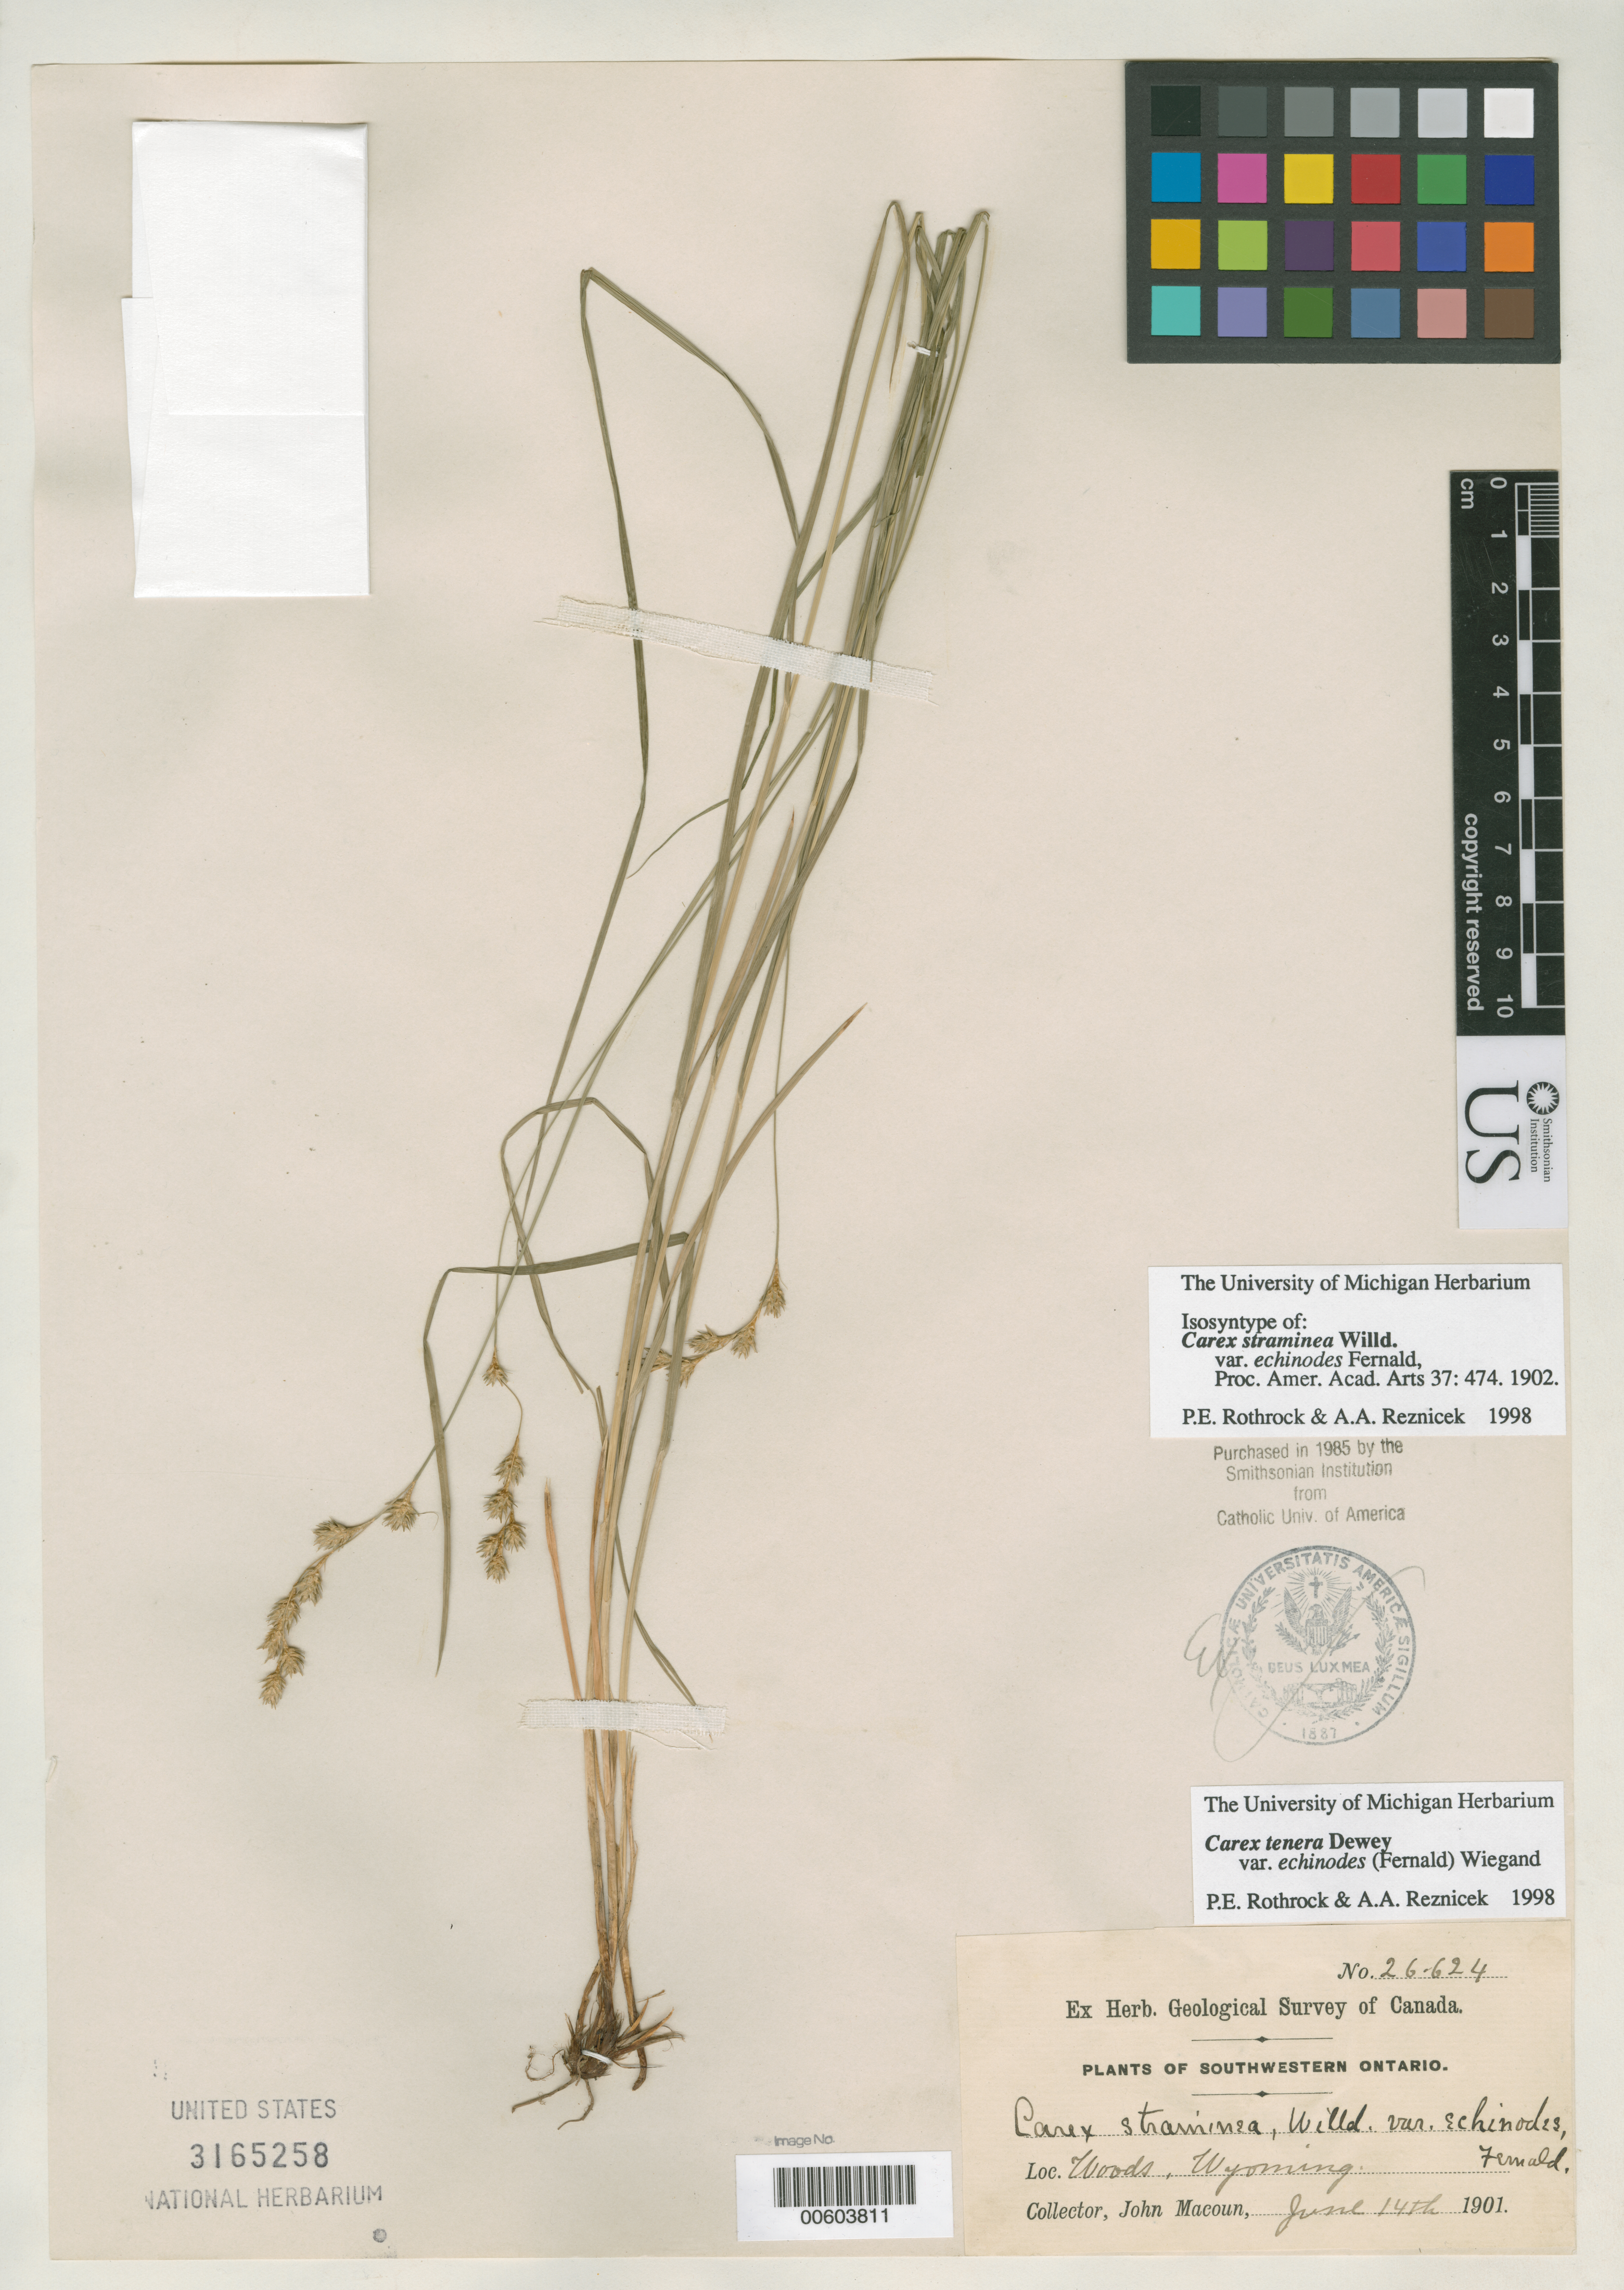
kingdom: Plantae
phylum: Tracheophyta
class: Liliopsida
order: Poales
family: Cyperaceae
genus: Carex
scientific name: Carex straminea var. echinodes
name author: Fernald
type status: Isosyntype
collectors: J. Macoun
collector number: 26624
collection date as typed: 14 Jun 1901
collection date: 1901-06-14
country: Canada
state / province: Ontario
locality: Wyoming.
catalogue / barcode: US 3165258